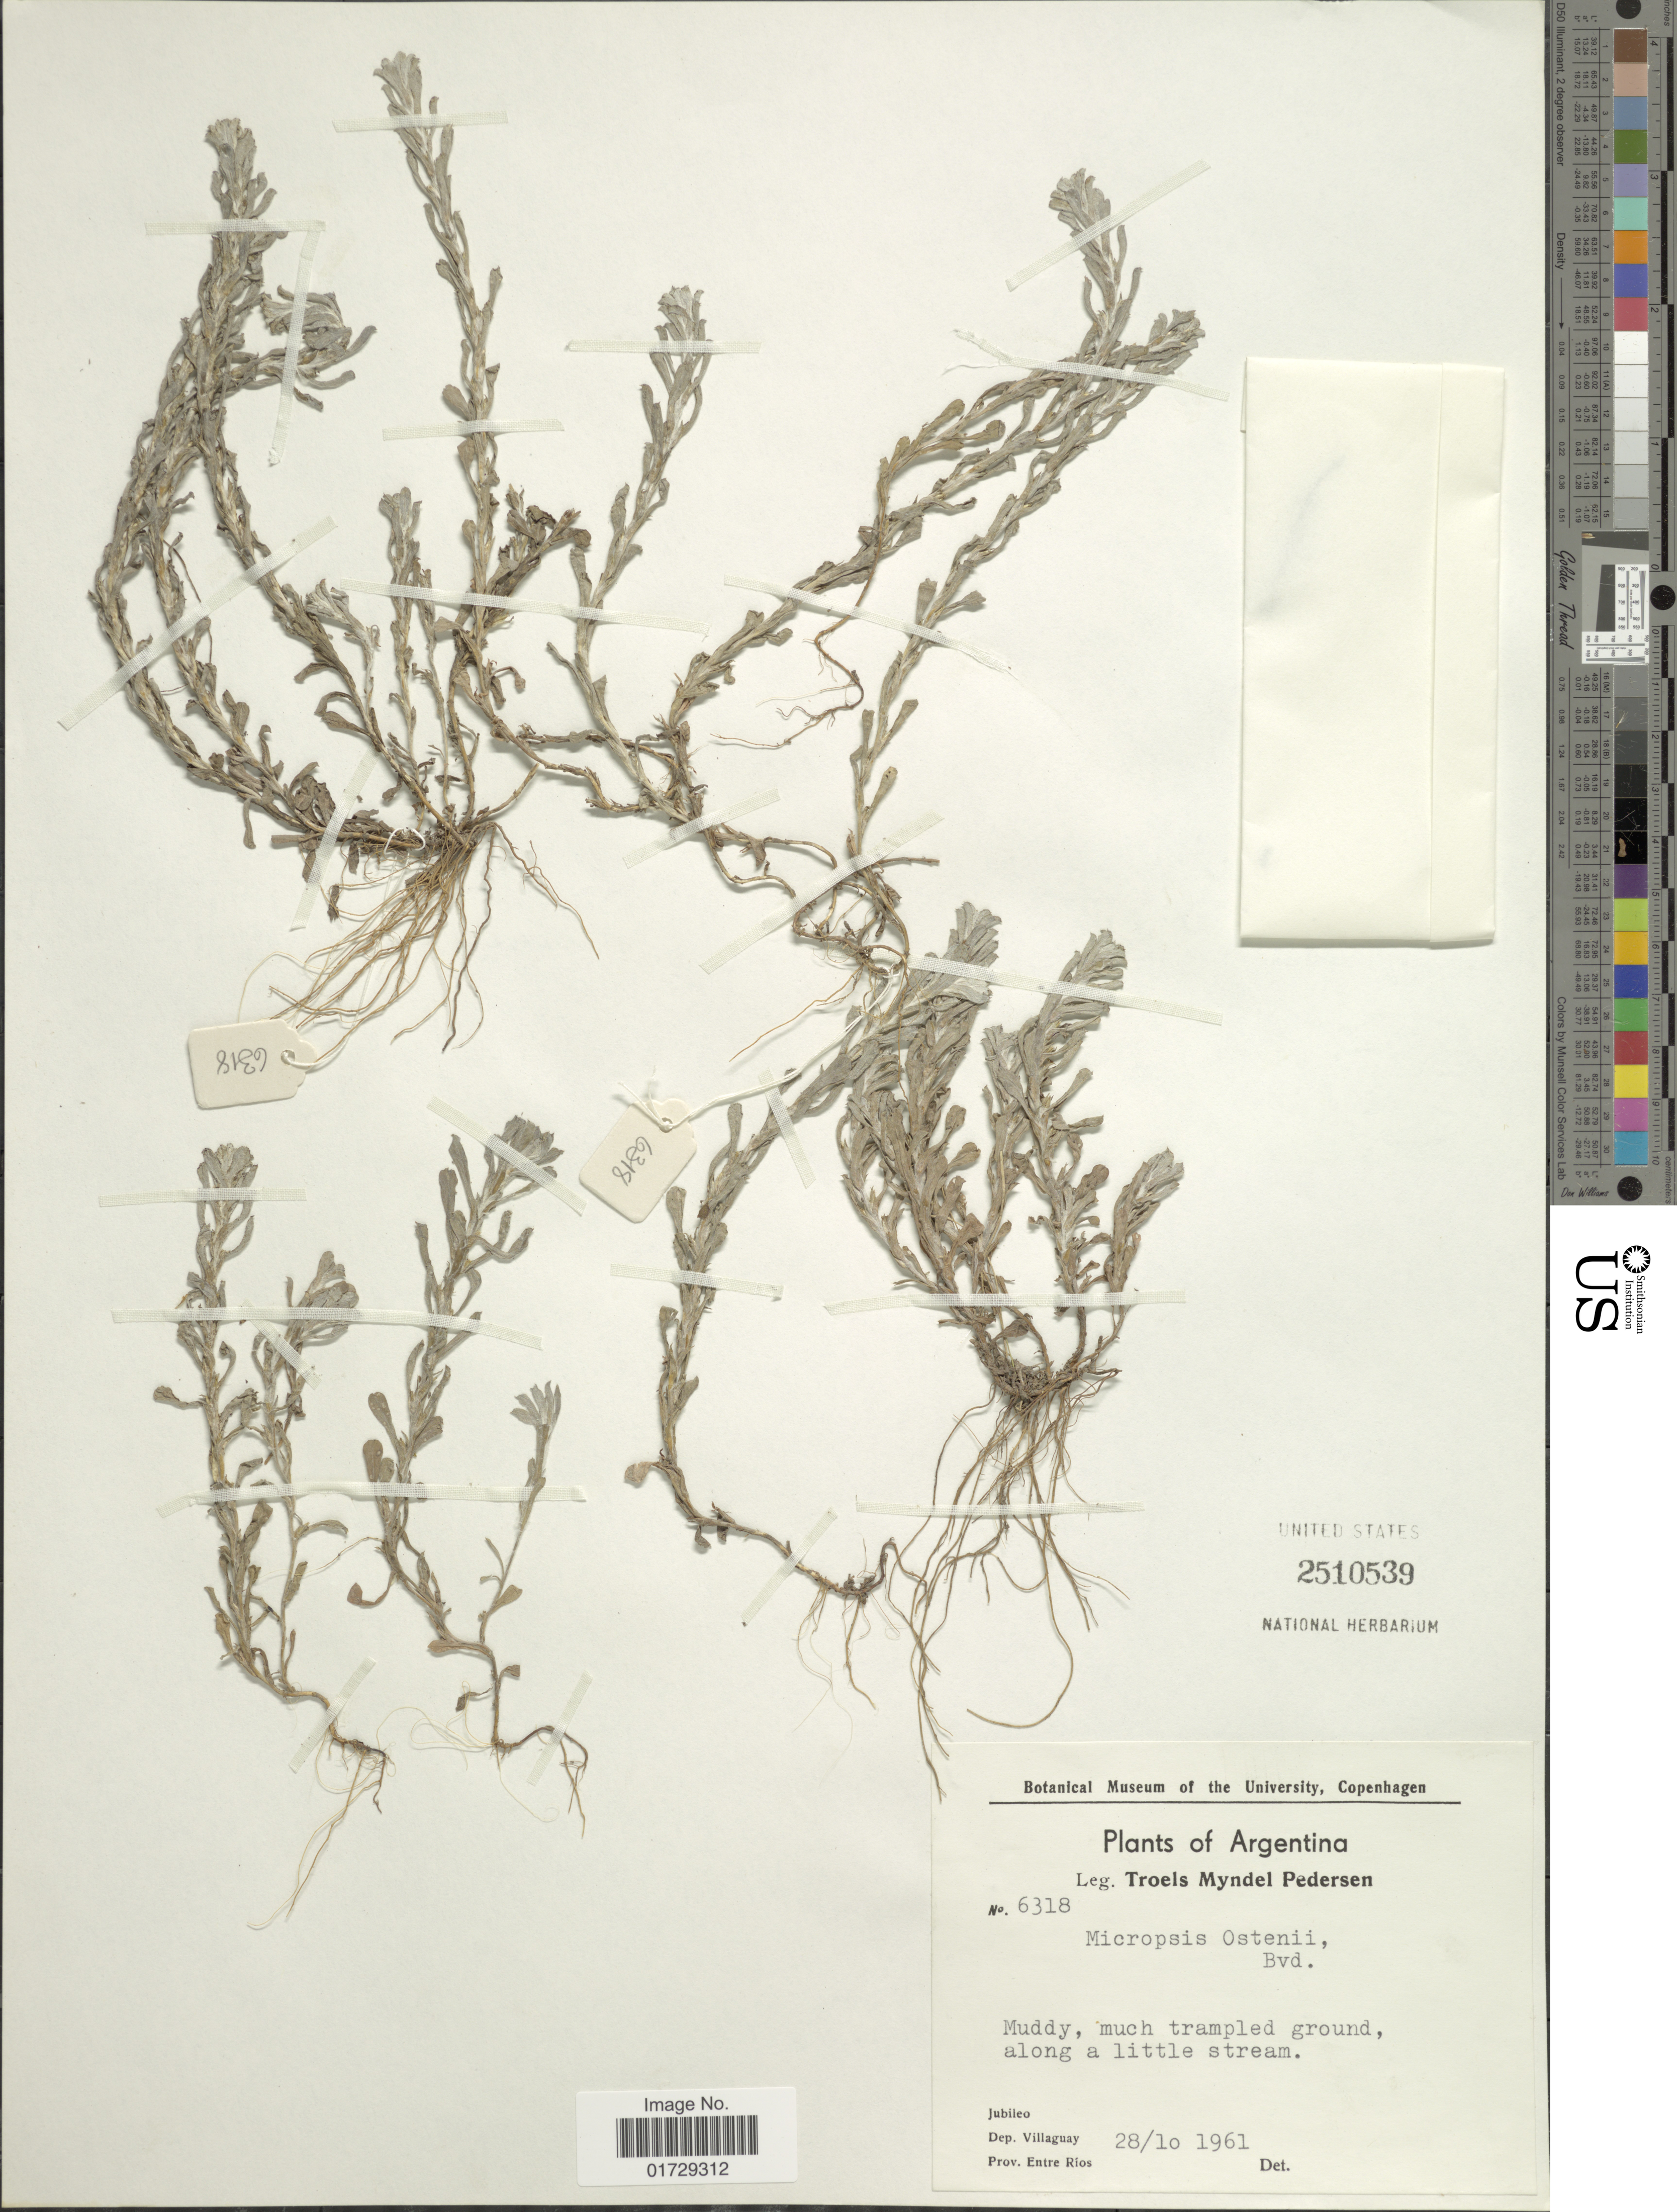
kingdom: Plantae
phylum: Tracheophyta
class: Magnoliopsida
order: Asterales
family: Asteraceae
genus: Micropsis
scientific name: Micropsis ostenii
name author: P. Beauv.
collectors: T. Pederson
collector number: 6318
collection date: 1961-10-28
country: Argentina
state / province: Entre Rios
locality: Jubileo, Dep. Villaguay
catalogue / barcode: US 2510539